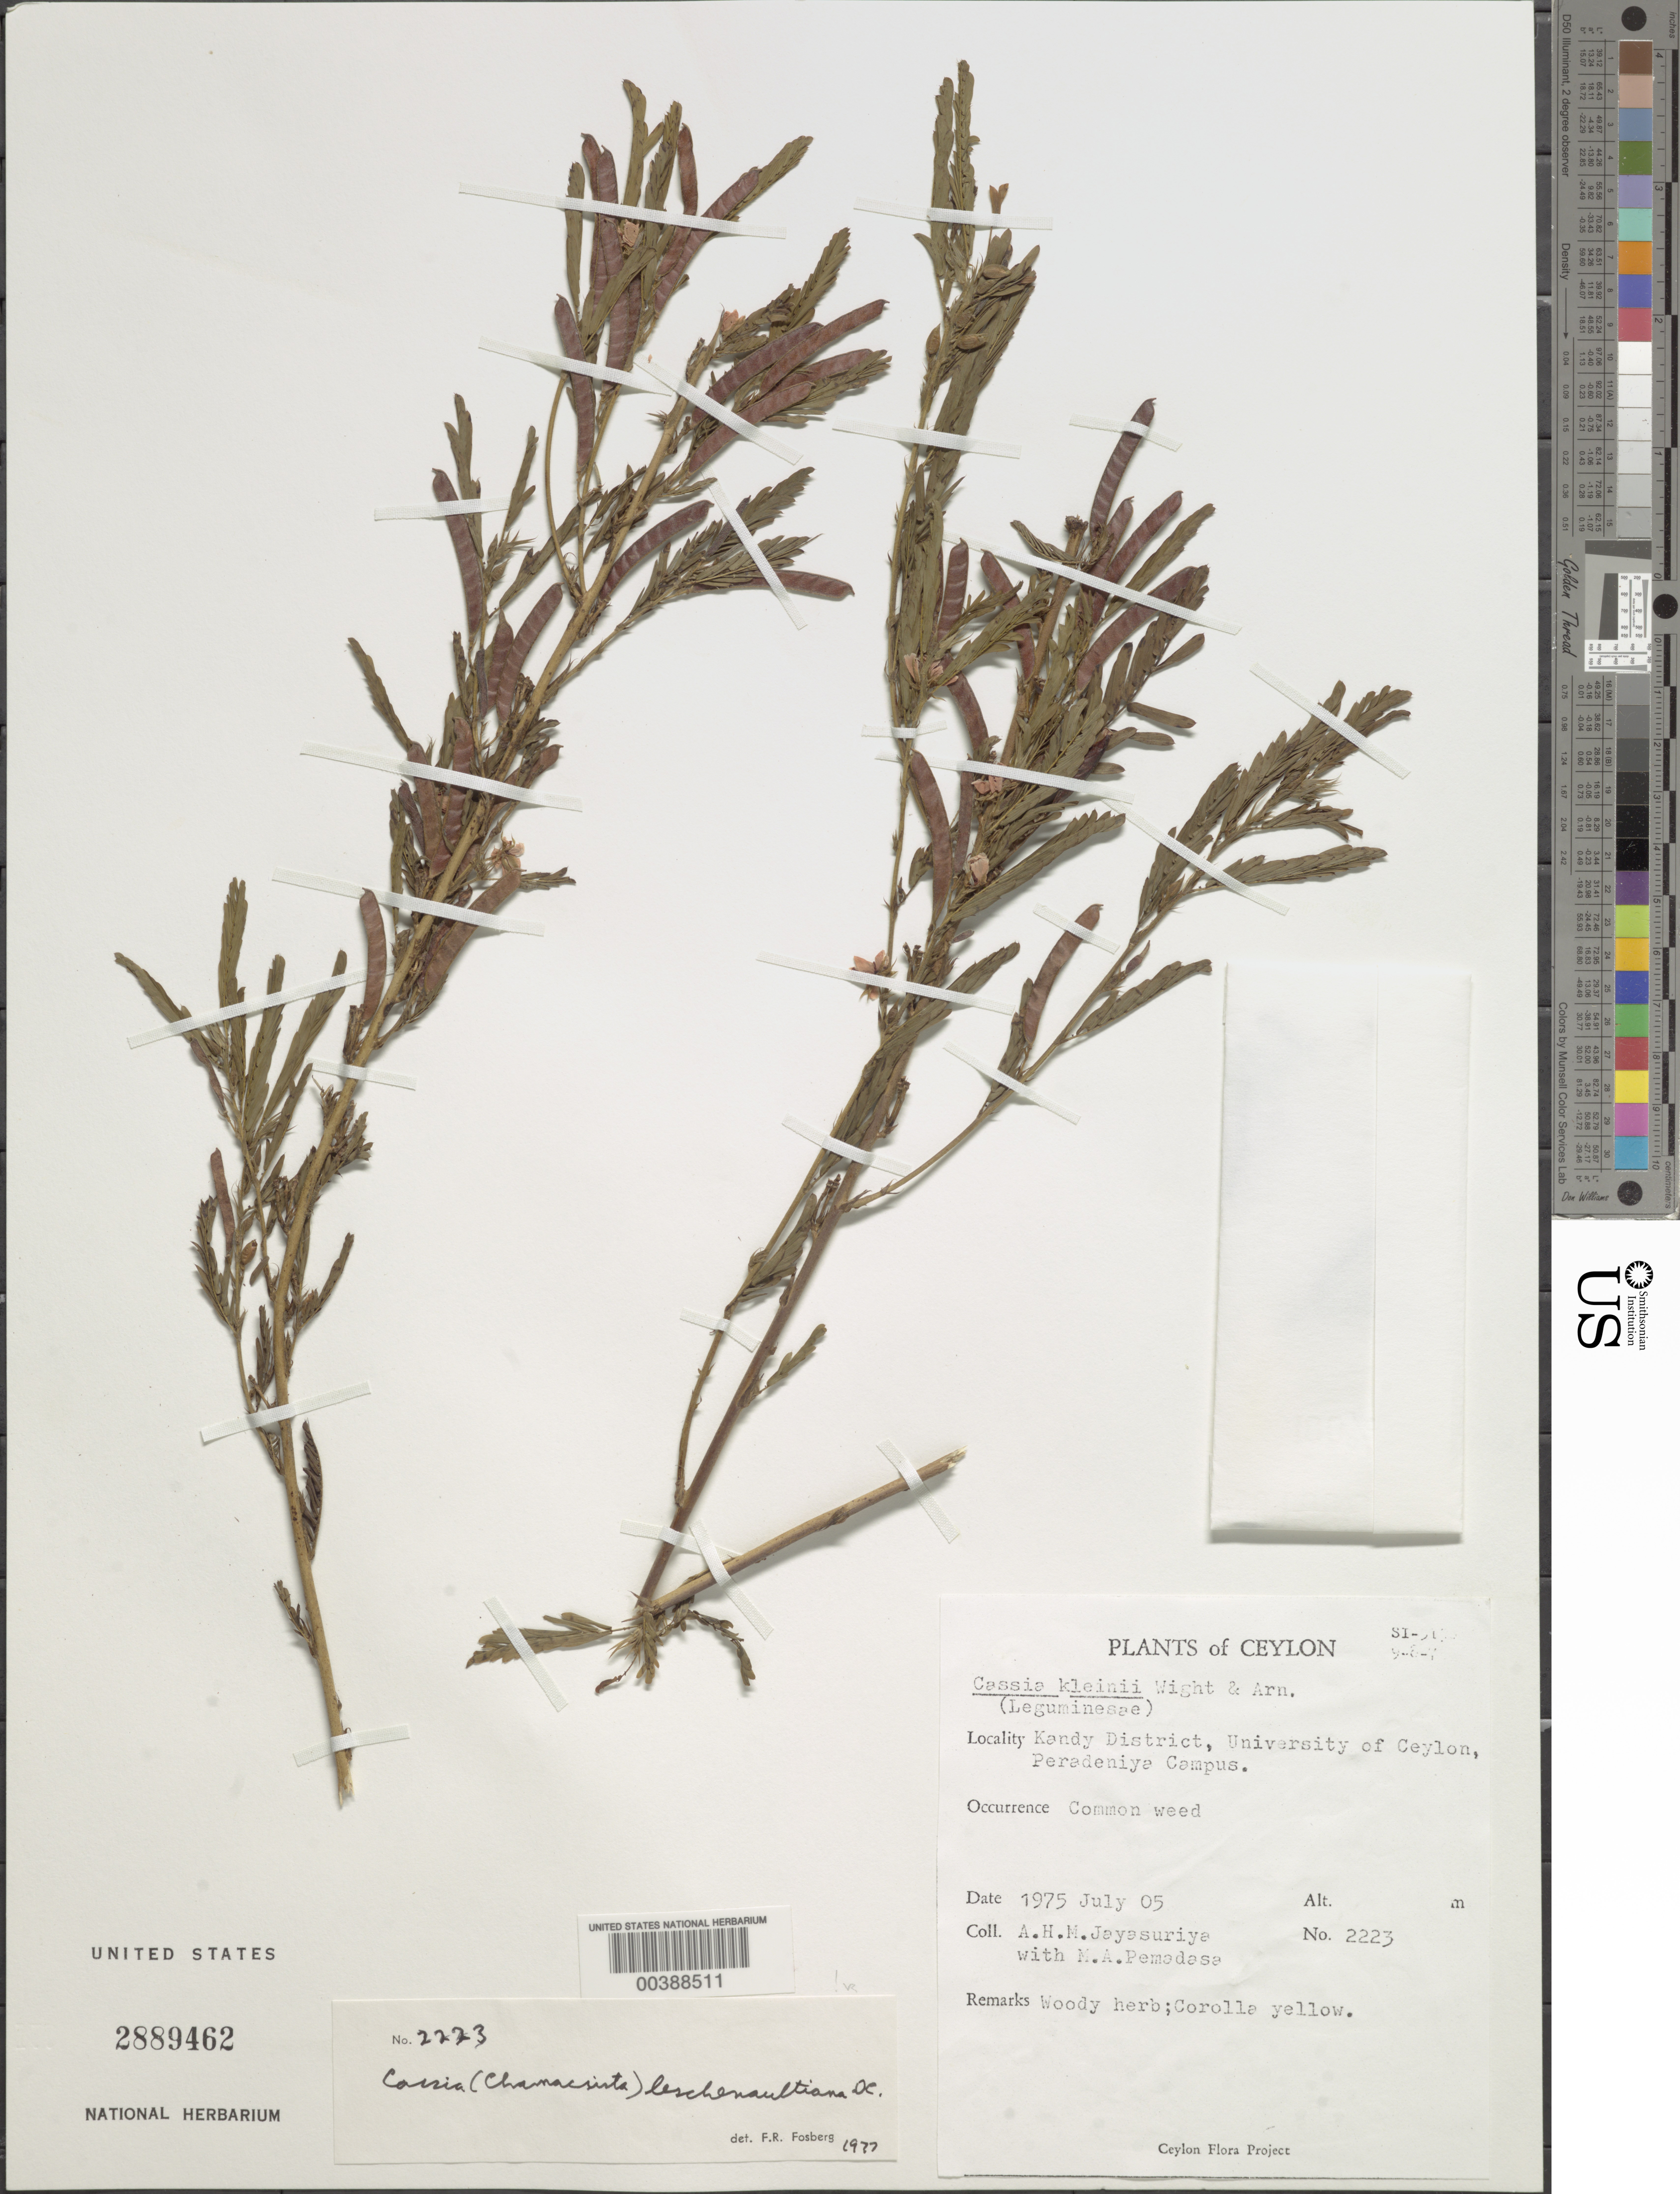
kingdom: Plantae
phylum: Tracheophyta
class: Magnoliopsida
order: Fabales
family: Fabaceae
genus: Chamaecrista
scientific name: Chamaecrista nictitans var. glabrata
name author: (Vogel) H.S. Irwin & Barneby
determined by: Strong, Mark T., (BOT), Smithsonian Institution - National Museum of Natural History (UNITED STATES)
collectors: A. H. Jayasuriya & M. Pemadasa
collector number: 2223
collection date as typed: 05 Jul 1975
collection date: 1975-07-05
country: Sri Lanka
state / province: Central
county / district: Kandy Dist.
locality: Peradeniya campus, university of ceylon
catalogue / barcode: US 2889462